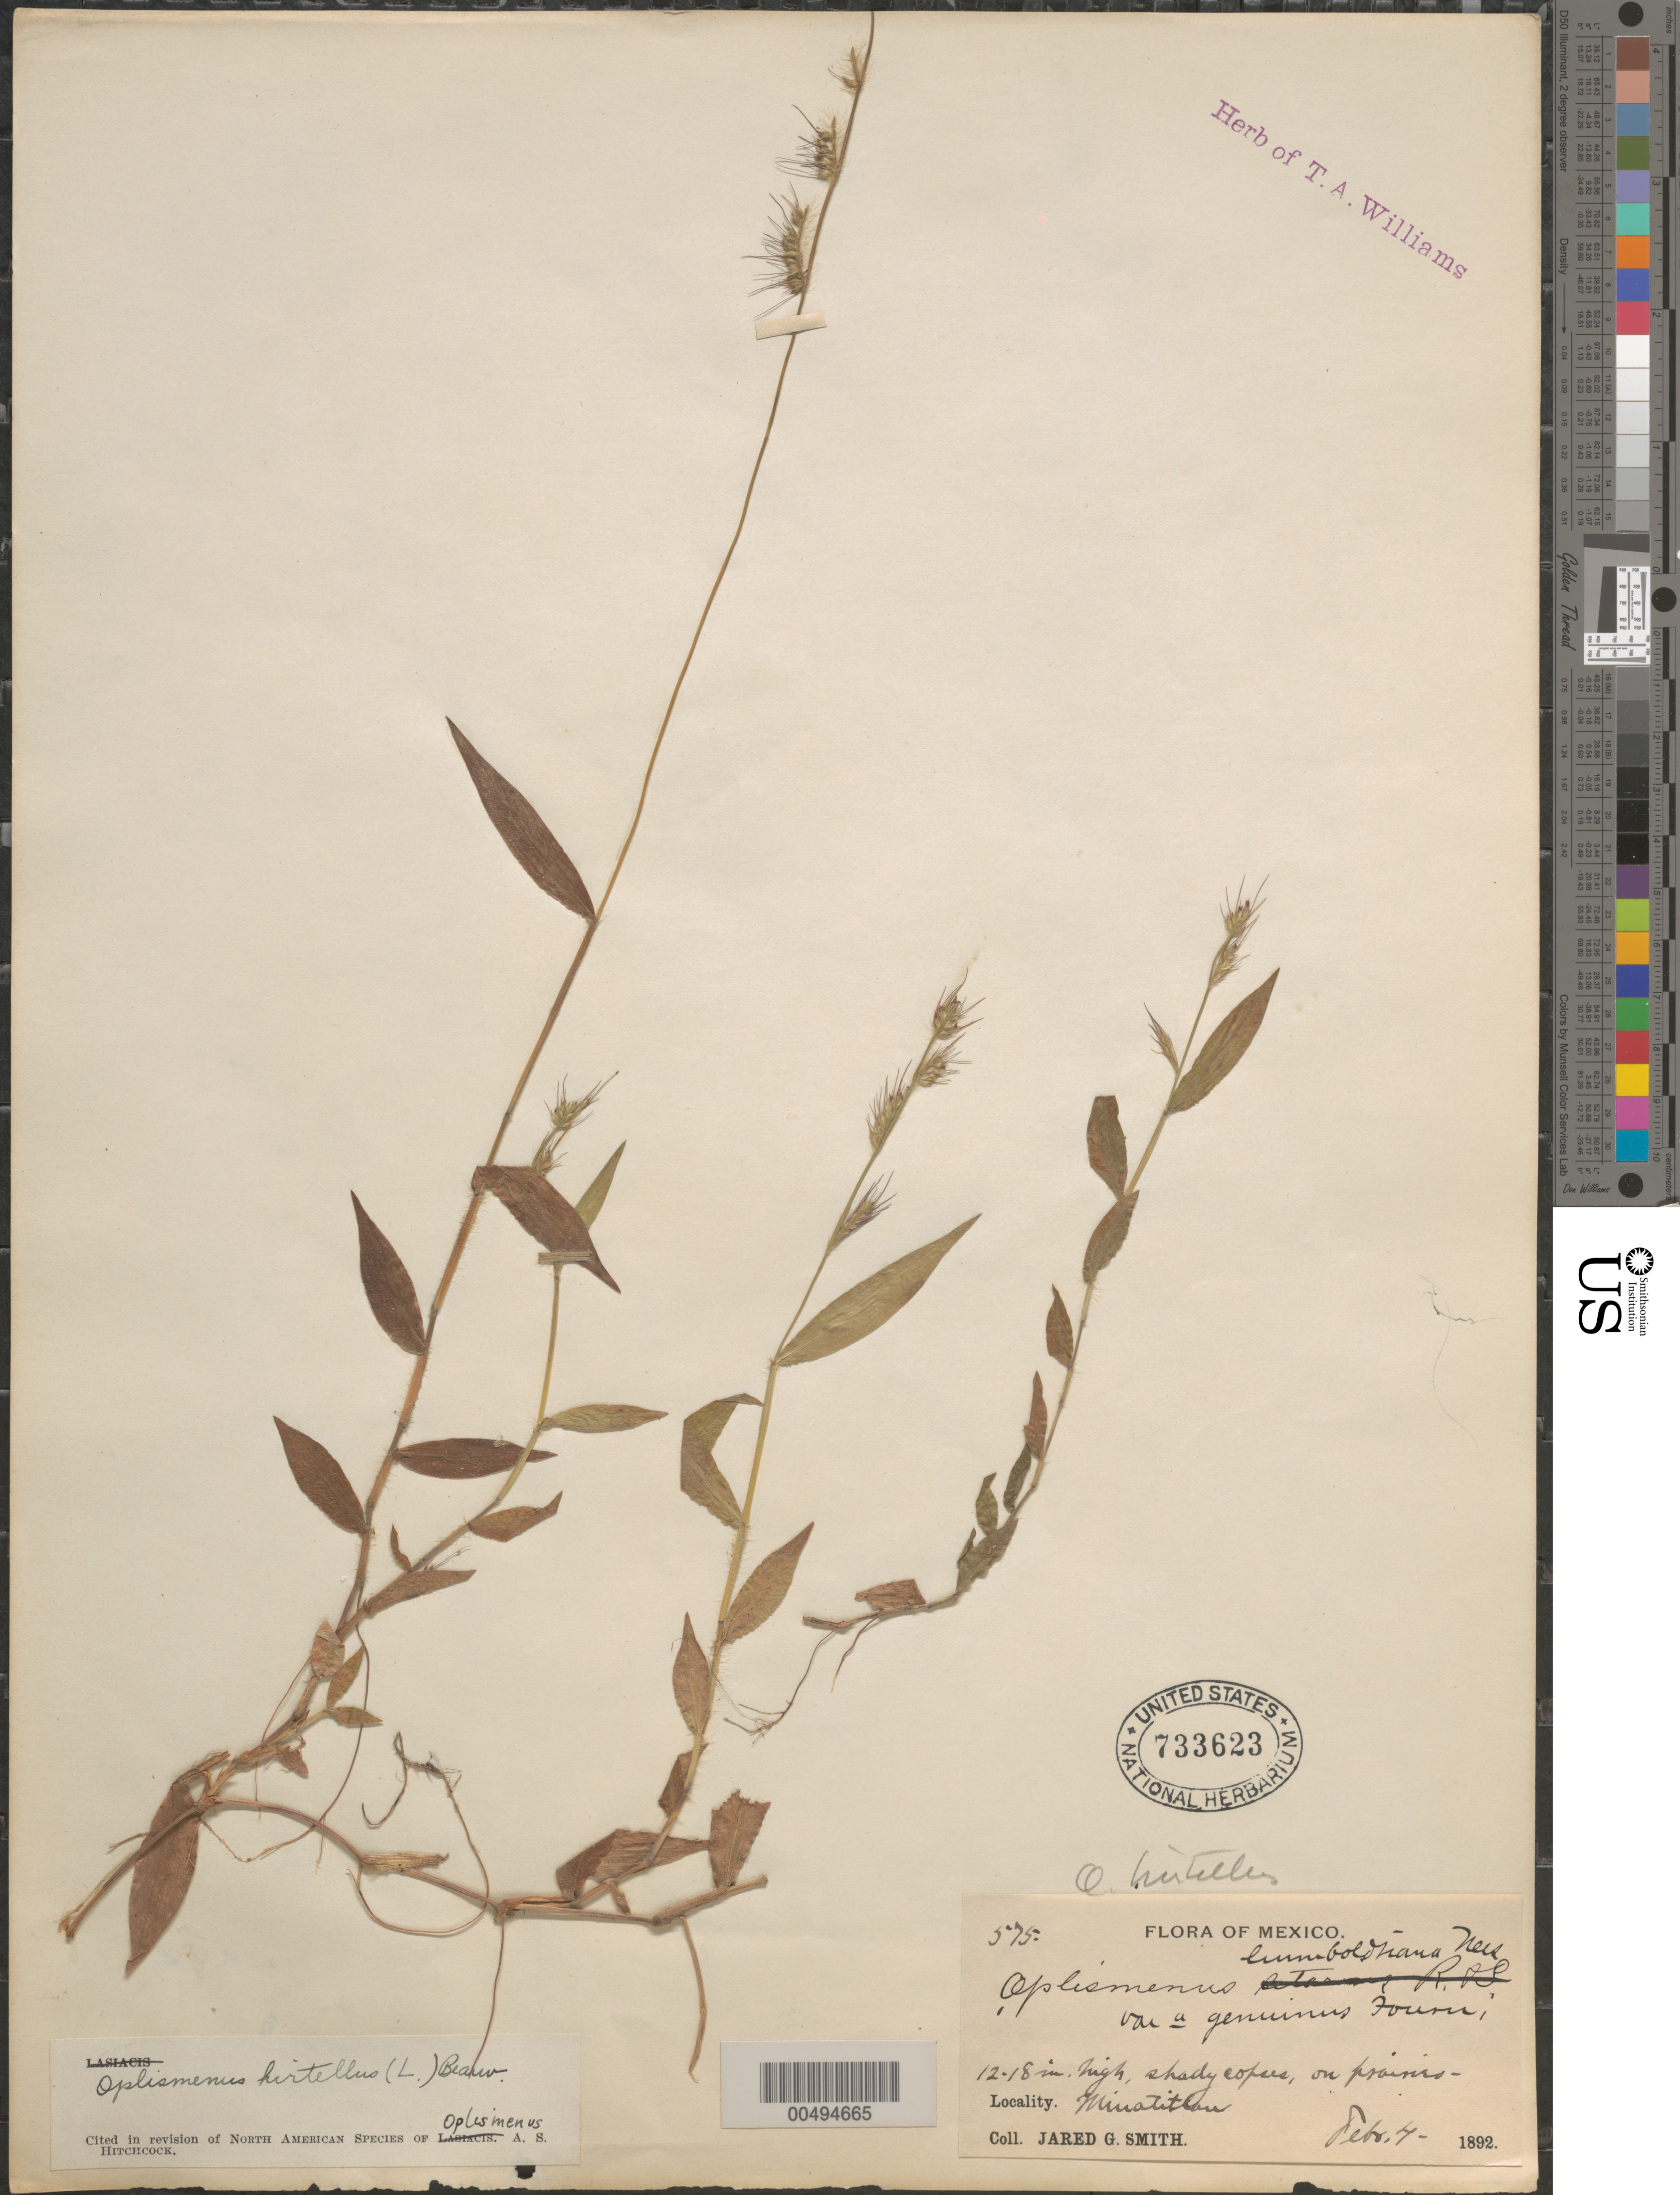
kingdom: Plantae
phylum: Tracheophyta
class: Liliopsida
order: Poales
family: Poaceae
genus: Oplismenus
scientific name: Oplismenus hirtellus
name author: (L.) P. Beauv.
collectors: J. G. Smith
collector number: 575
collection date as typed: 4 Feb 1892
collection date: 1892-02-04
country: Mexico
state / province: Veracruz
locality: Minatitlán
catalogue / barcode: US 733623